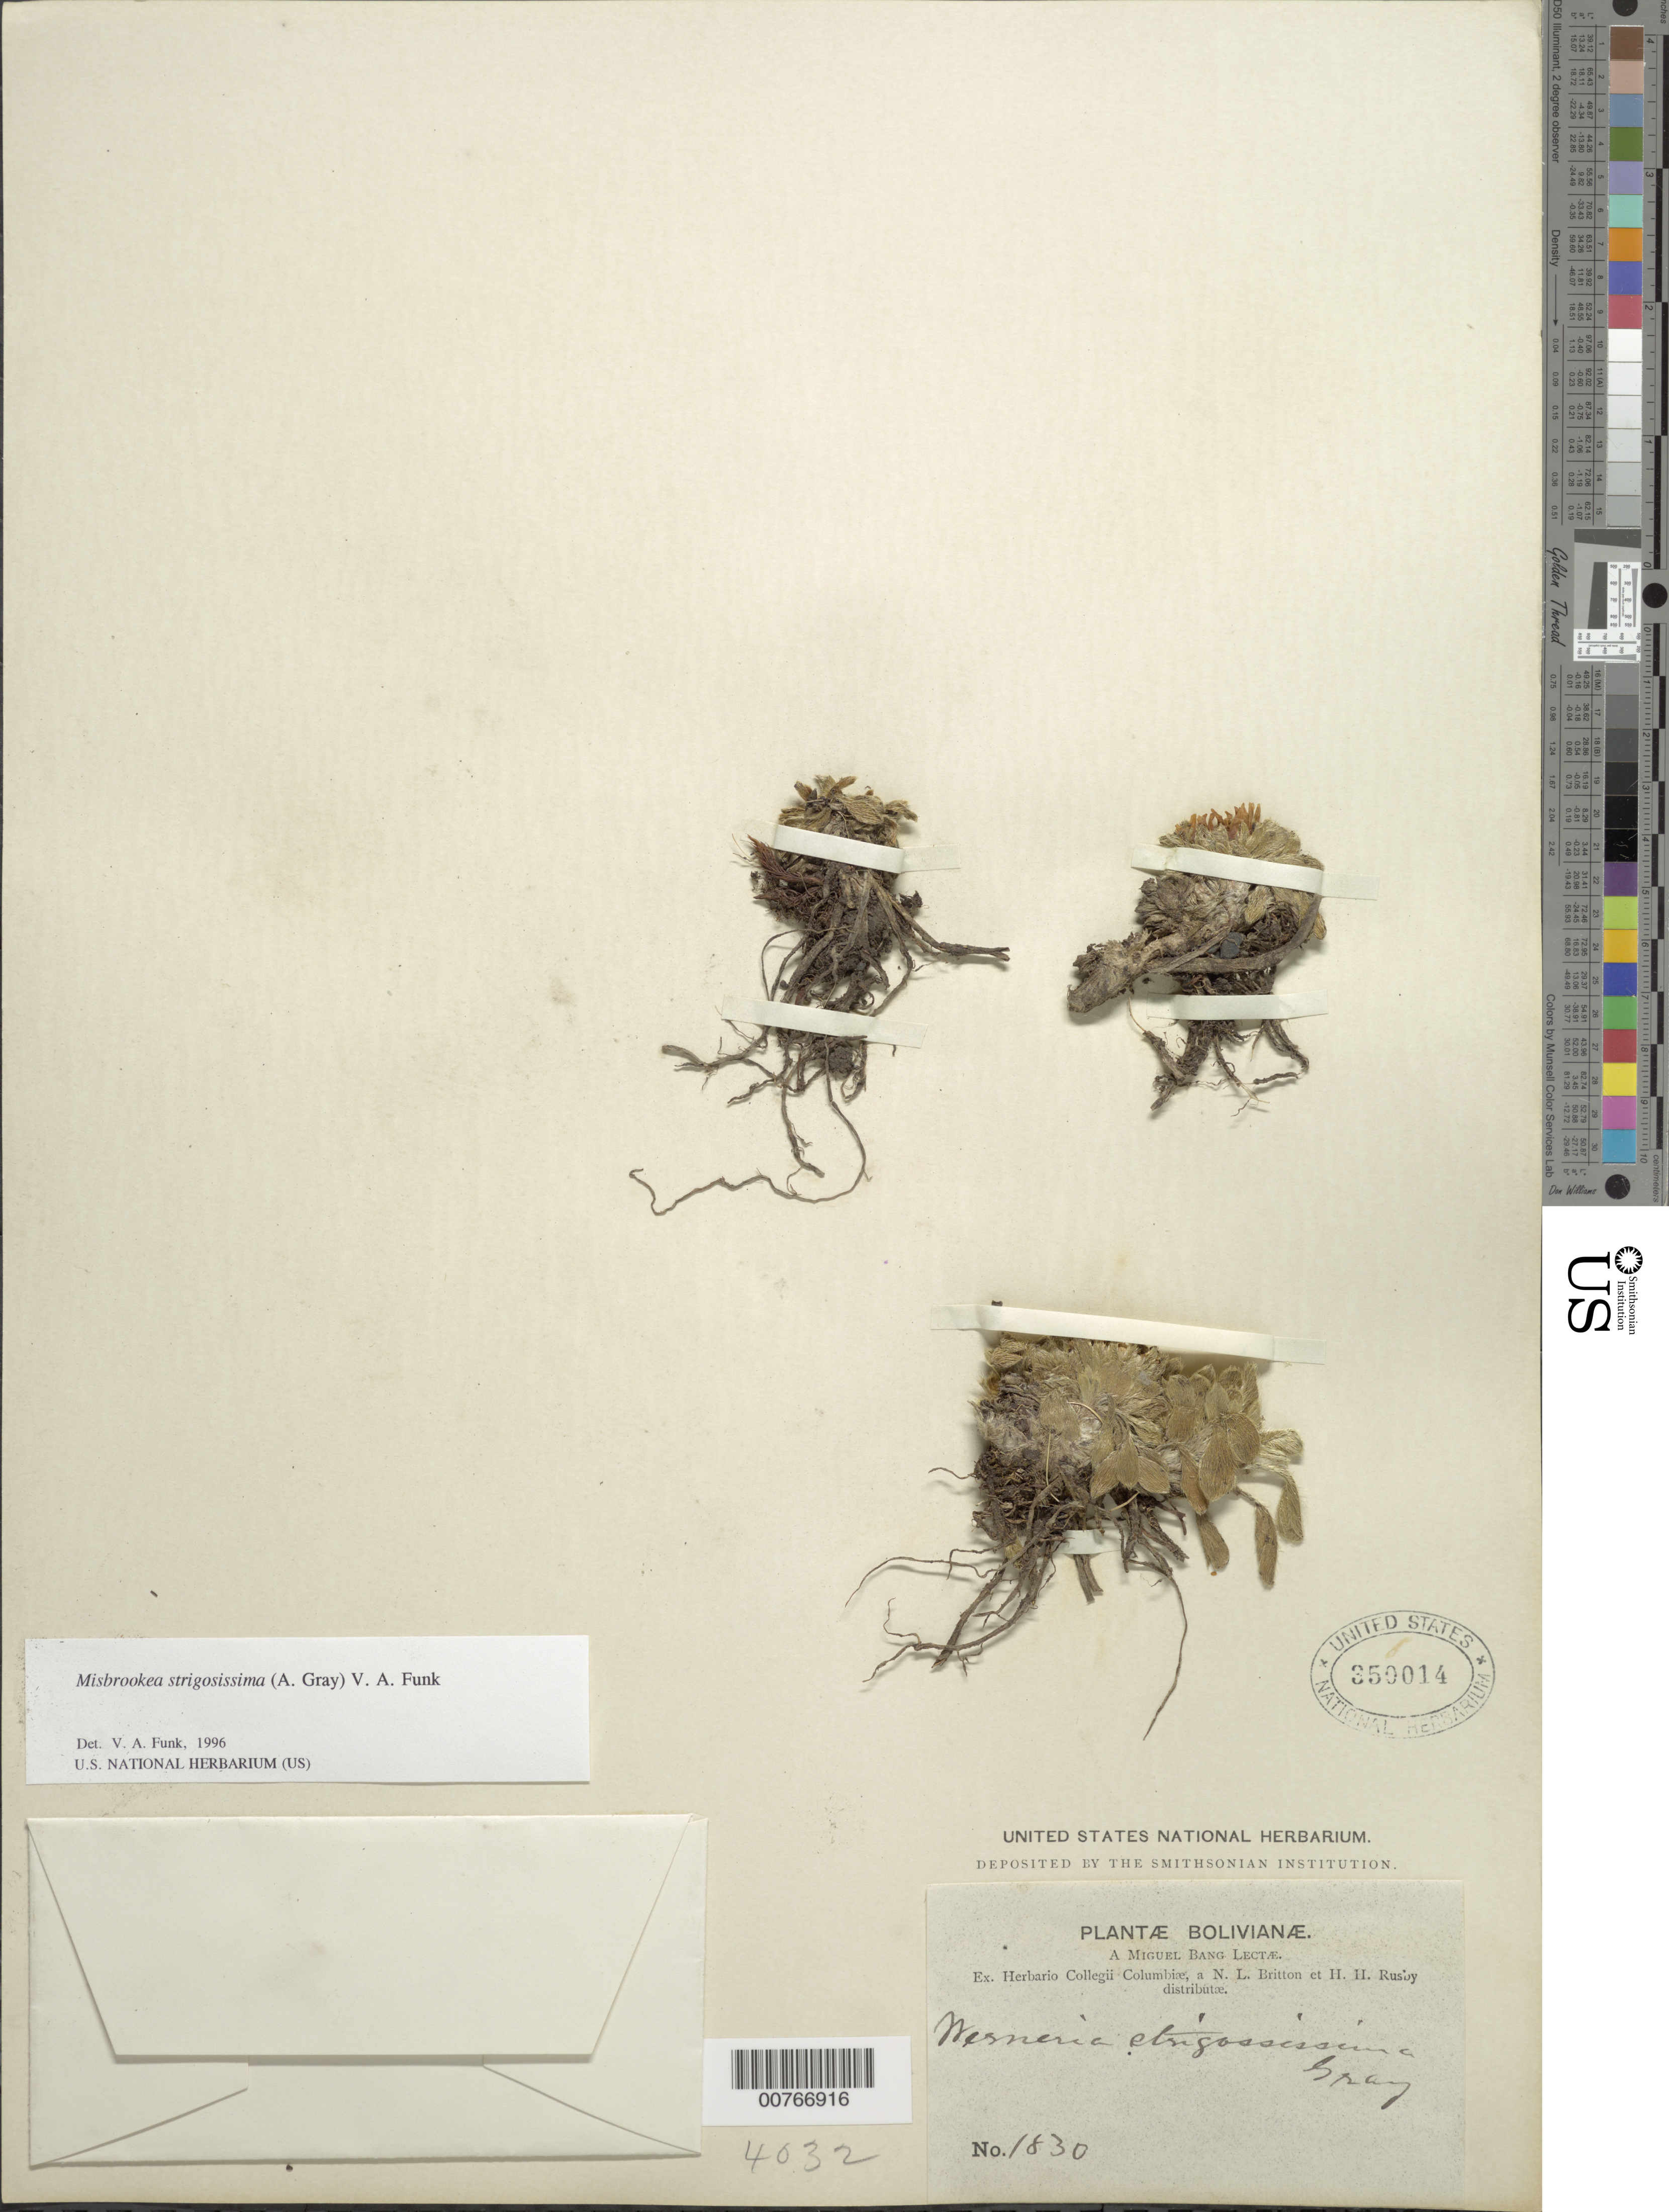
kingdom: Plantae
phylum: Tracheophyta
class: Magnoliopsida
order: Asterales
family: Asteraceae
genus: Misbrookea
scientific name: Misbrookea strigosissima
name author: (A. Gray) V.A. Funk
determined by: Funk, Vicki A., (BOT), Smithsonian Institution - National Museum of Natural History (UNITED STATES)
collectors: M. Bang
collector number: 1830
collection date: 1890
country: Bolivia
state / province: La Paz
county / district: Yungas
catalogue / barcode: US 350014